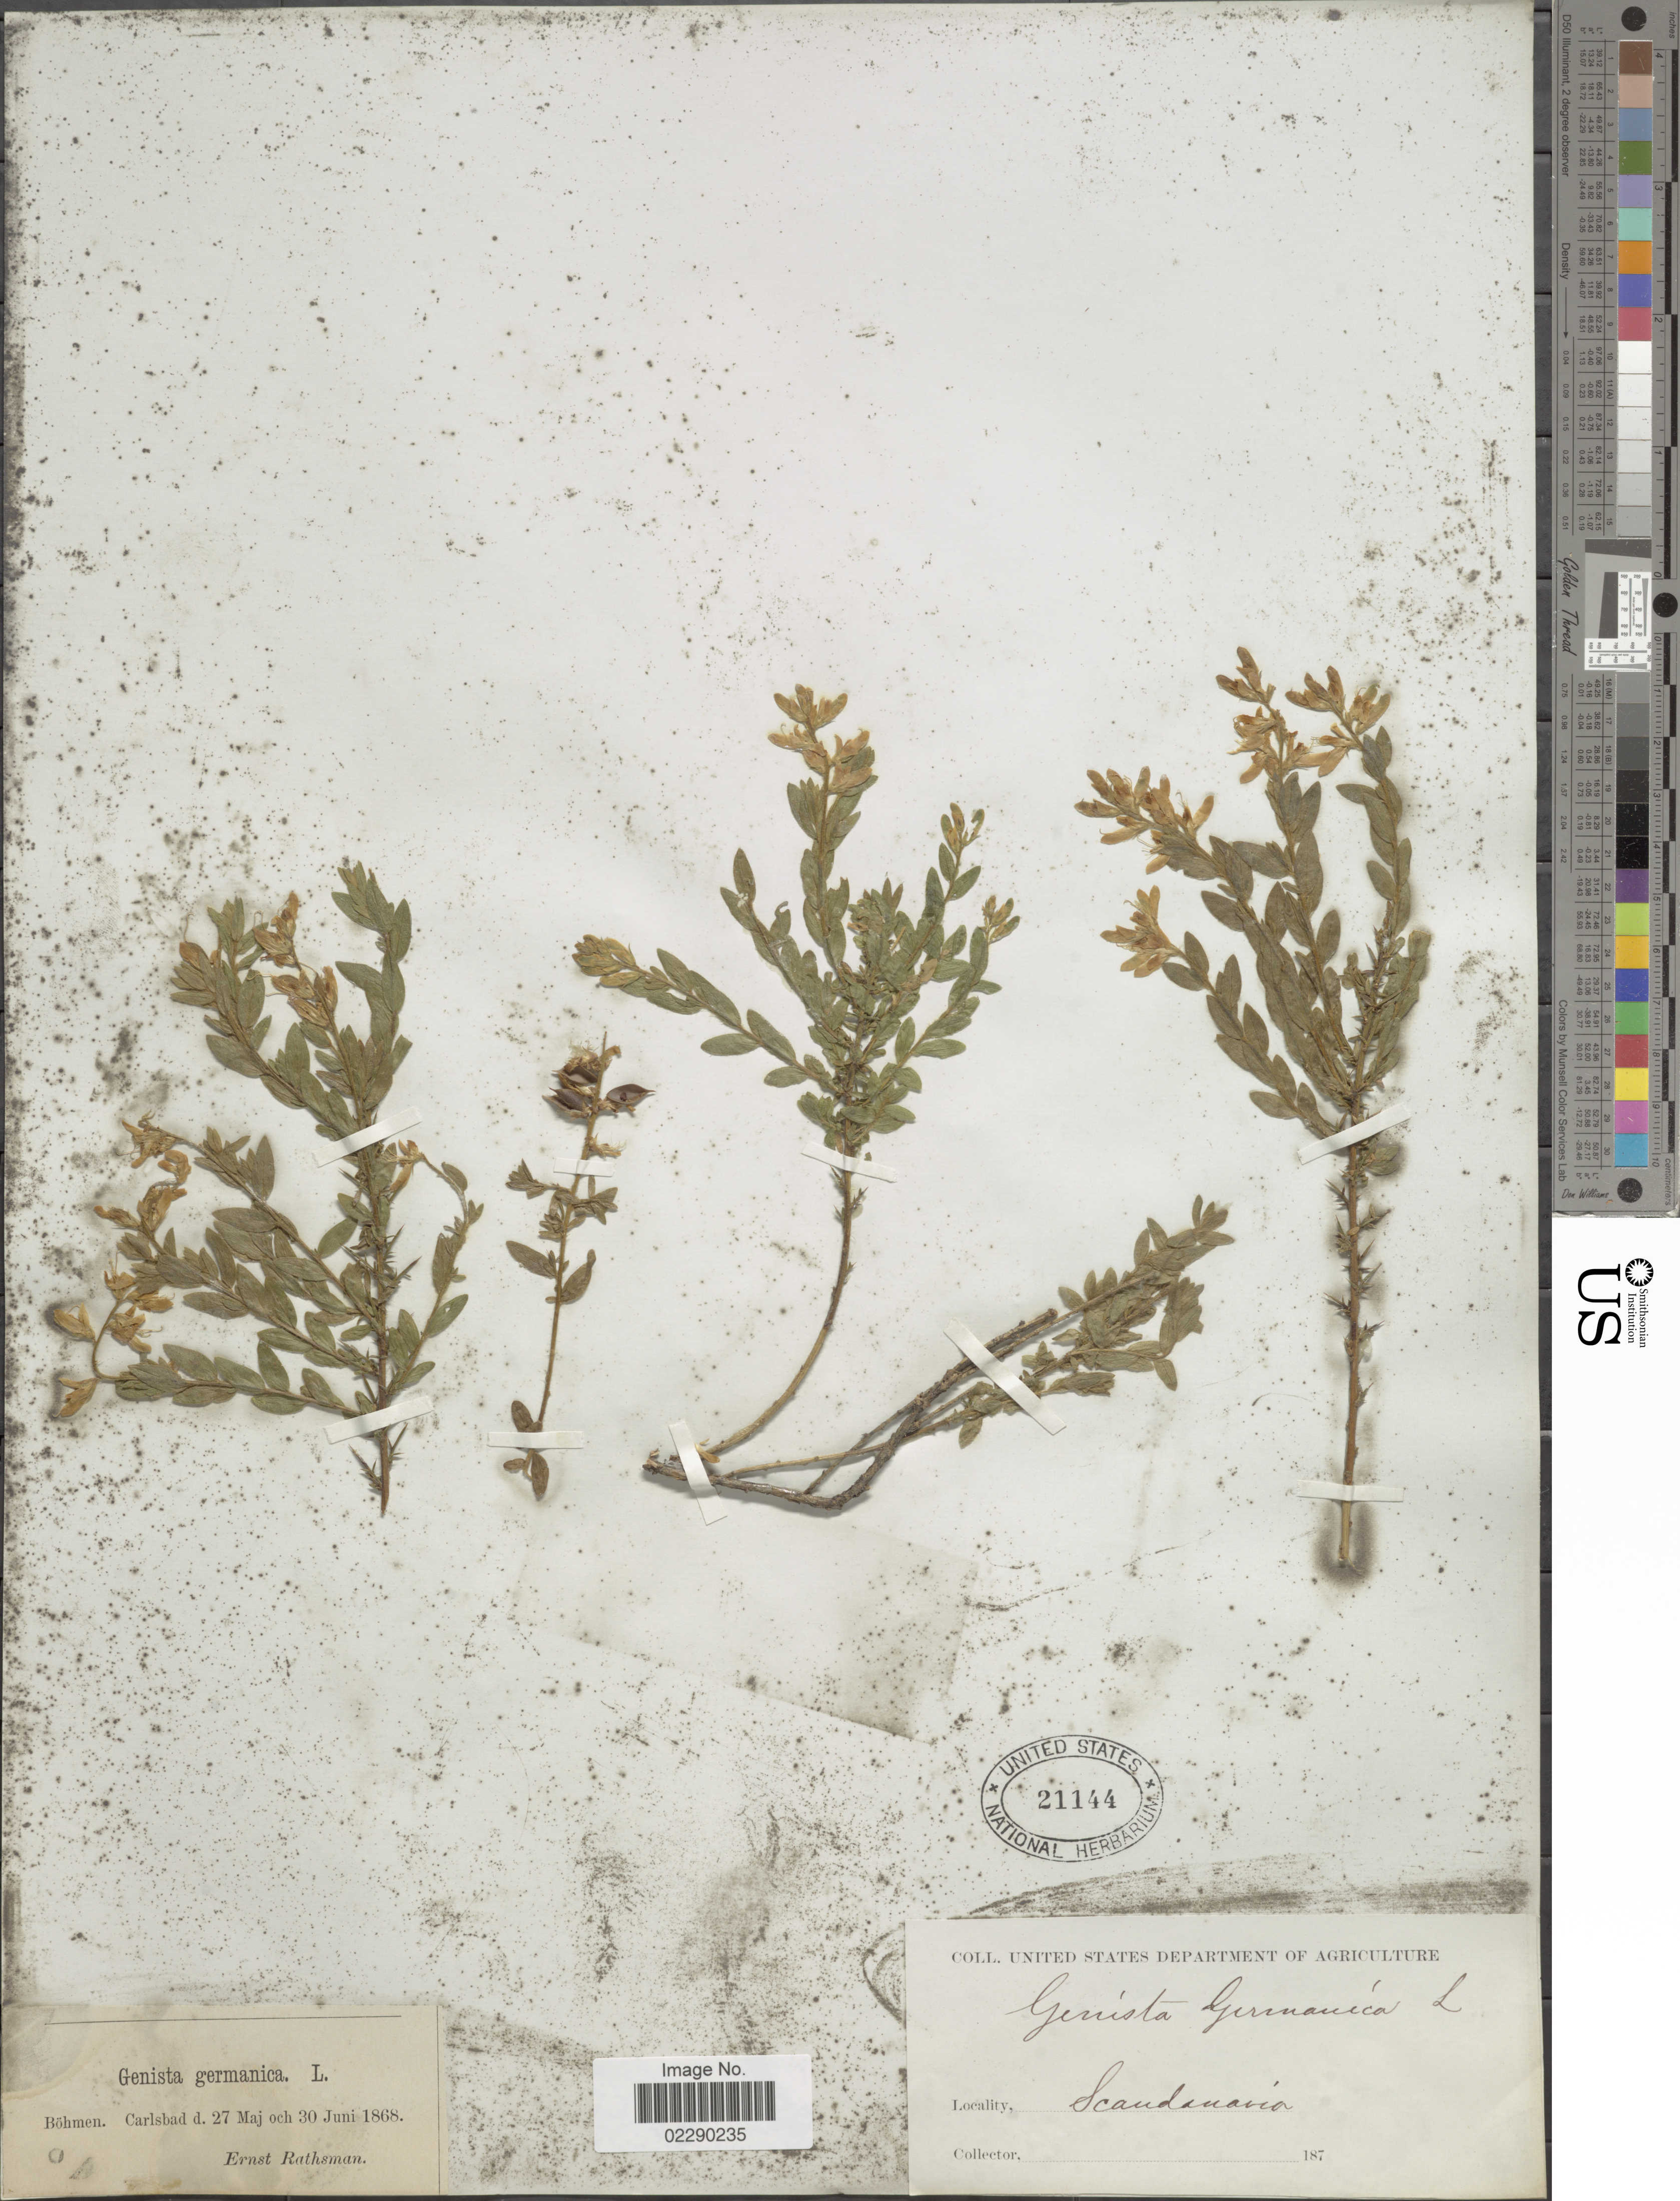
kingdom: Plantae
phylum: Tracheophyta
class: Magnoliopsida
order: Fabales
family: Fabaceae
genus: Genista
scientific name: Genista germanica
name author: L.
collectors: E. Rathsman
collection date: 1868-05-27/1868-06-30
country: Czechia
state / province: Carlsbad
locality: Scandinavia, Bohmen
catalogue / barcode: US 21144